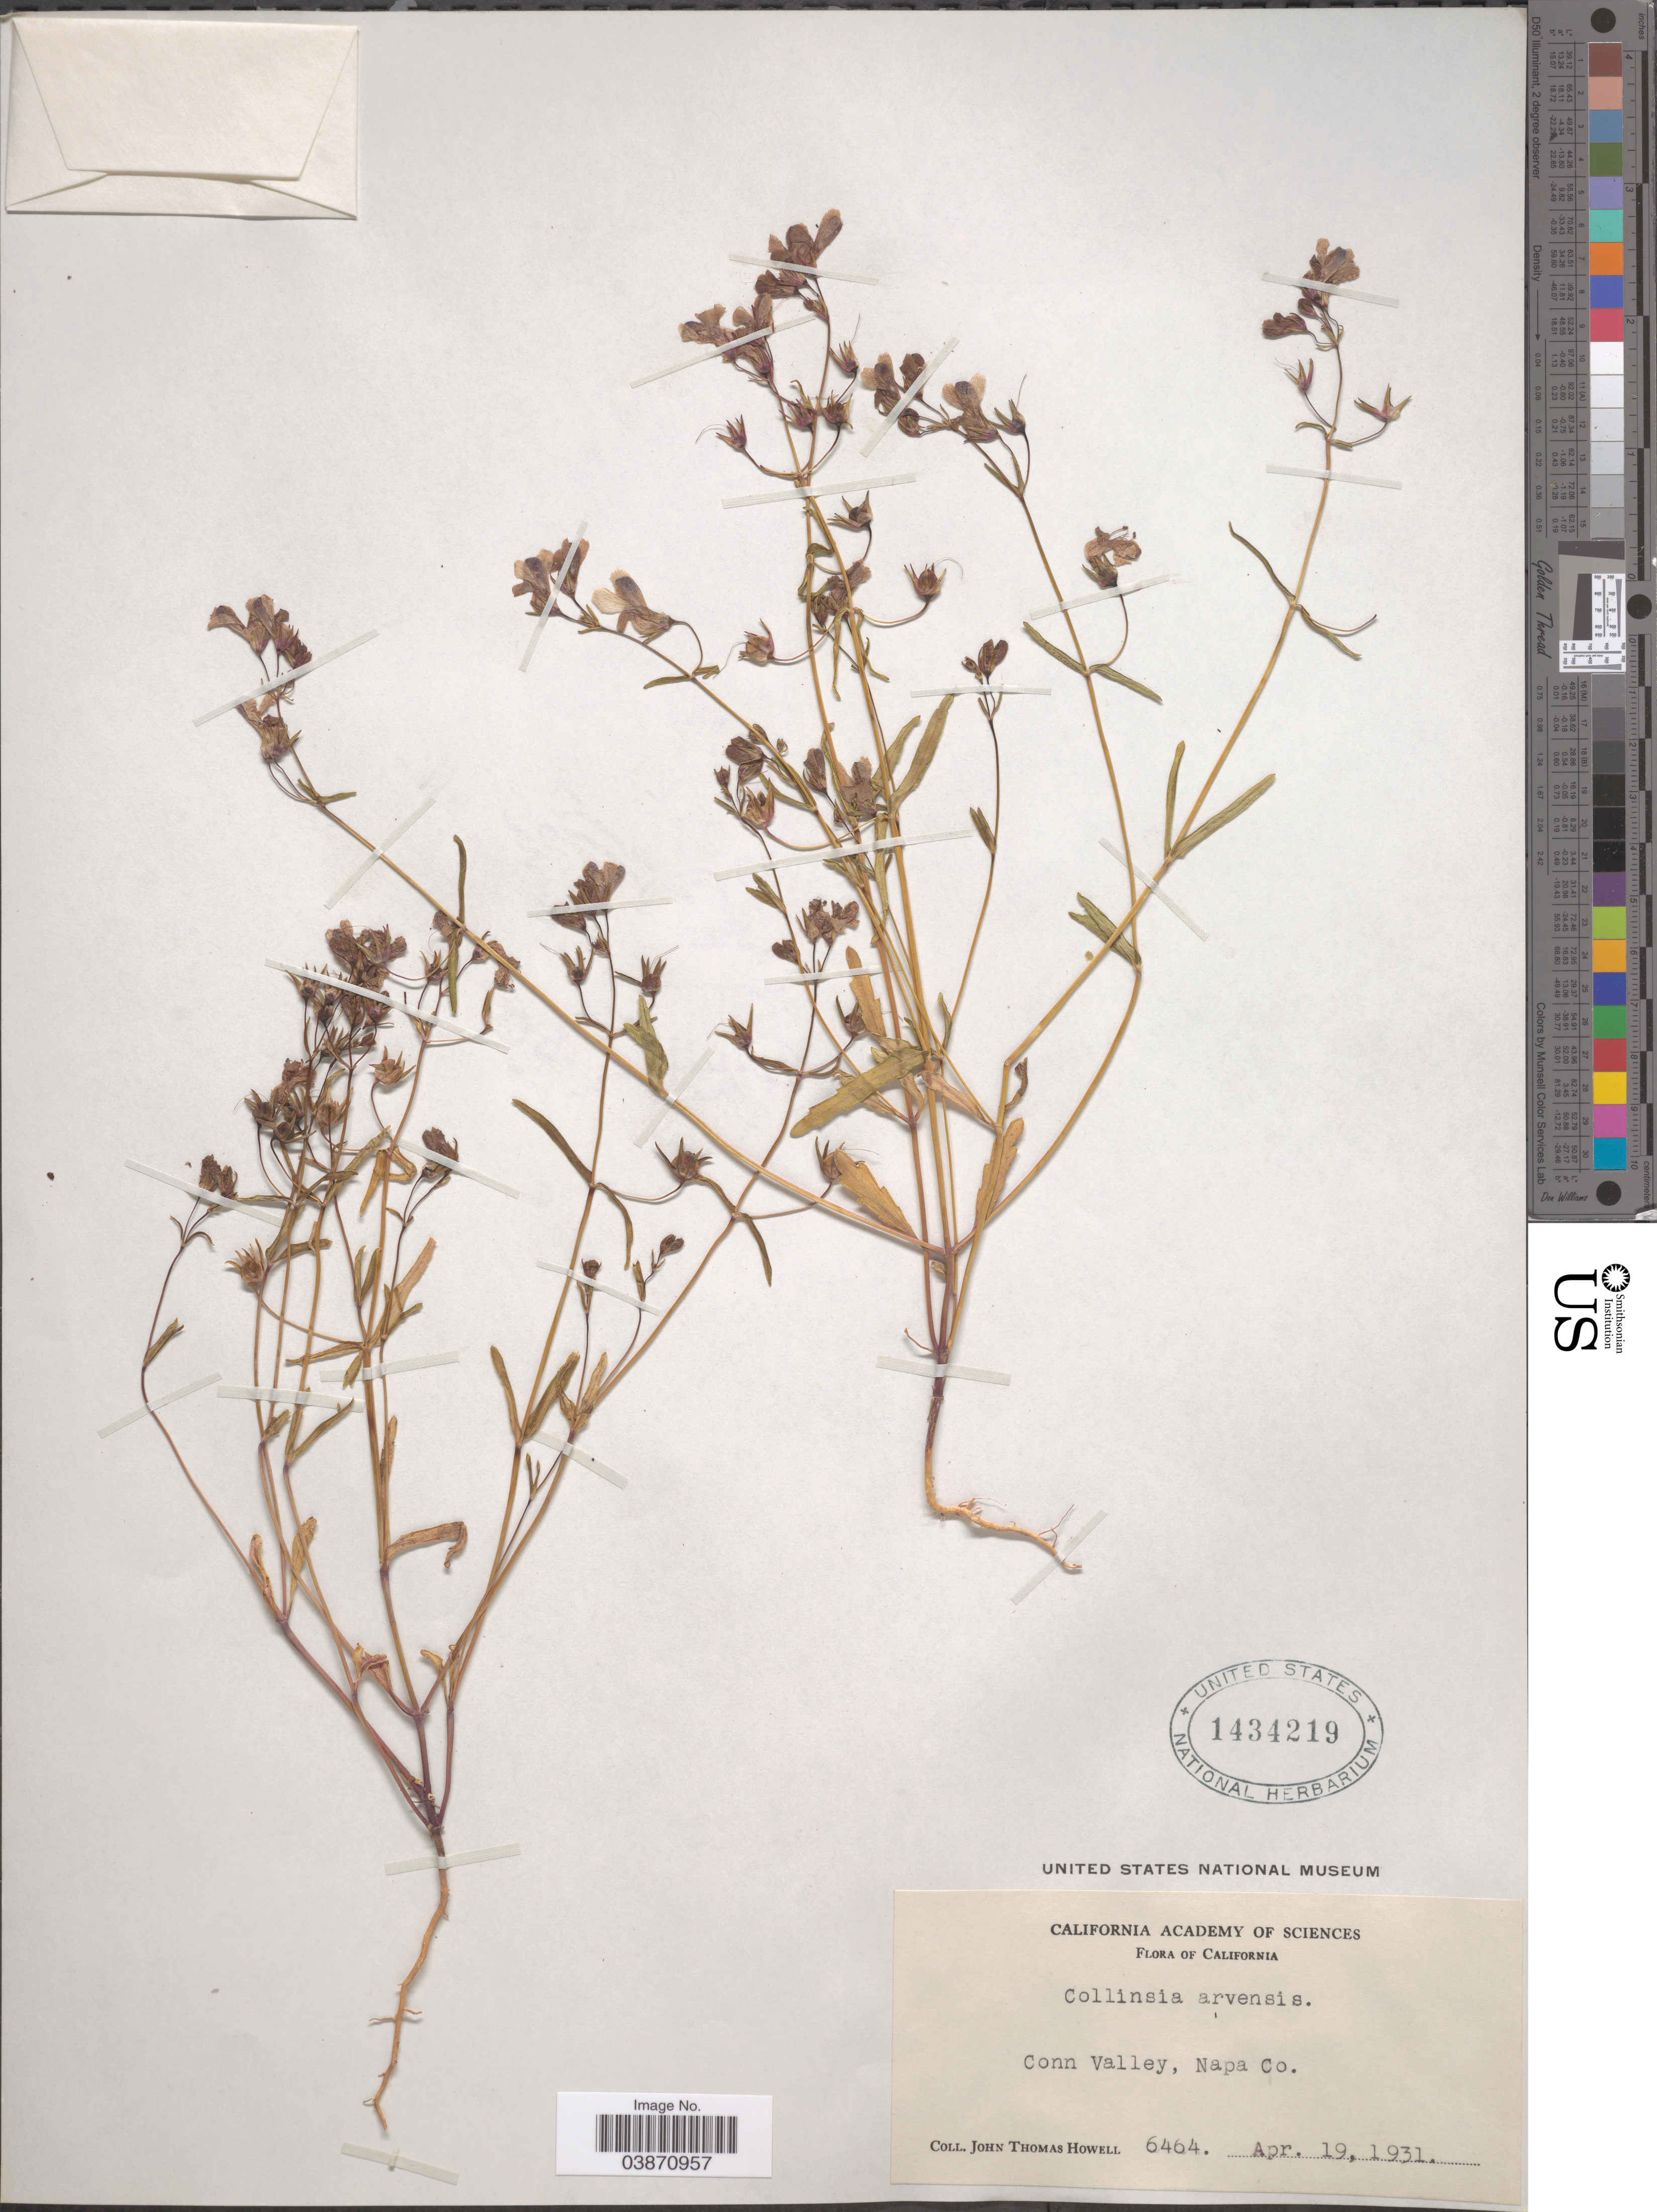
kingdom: Plantae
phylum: Tracheophyta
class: Magnoliopsida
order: Lamiales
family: Plantaginaceae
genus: Collinsia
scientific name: Collinsia arvensis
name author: Greene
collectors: J. T. Howell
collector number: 6464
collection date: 1931-04-19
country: United States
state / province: California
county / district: Napa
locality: Conn Valley, Napa Co.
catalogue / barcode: US 1434219